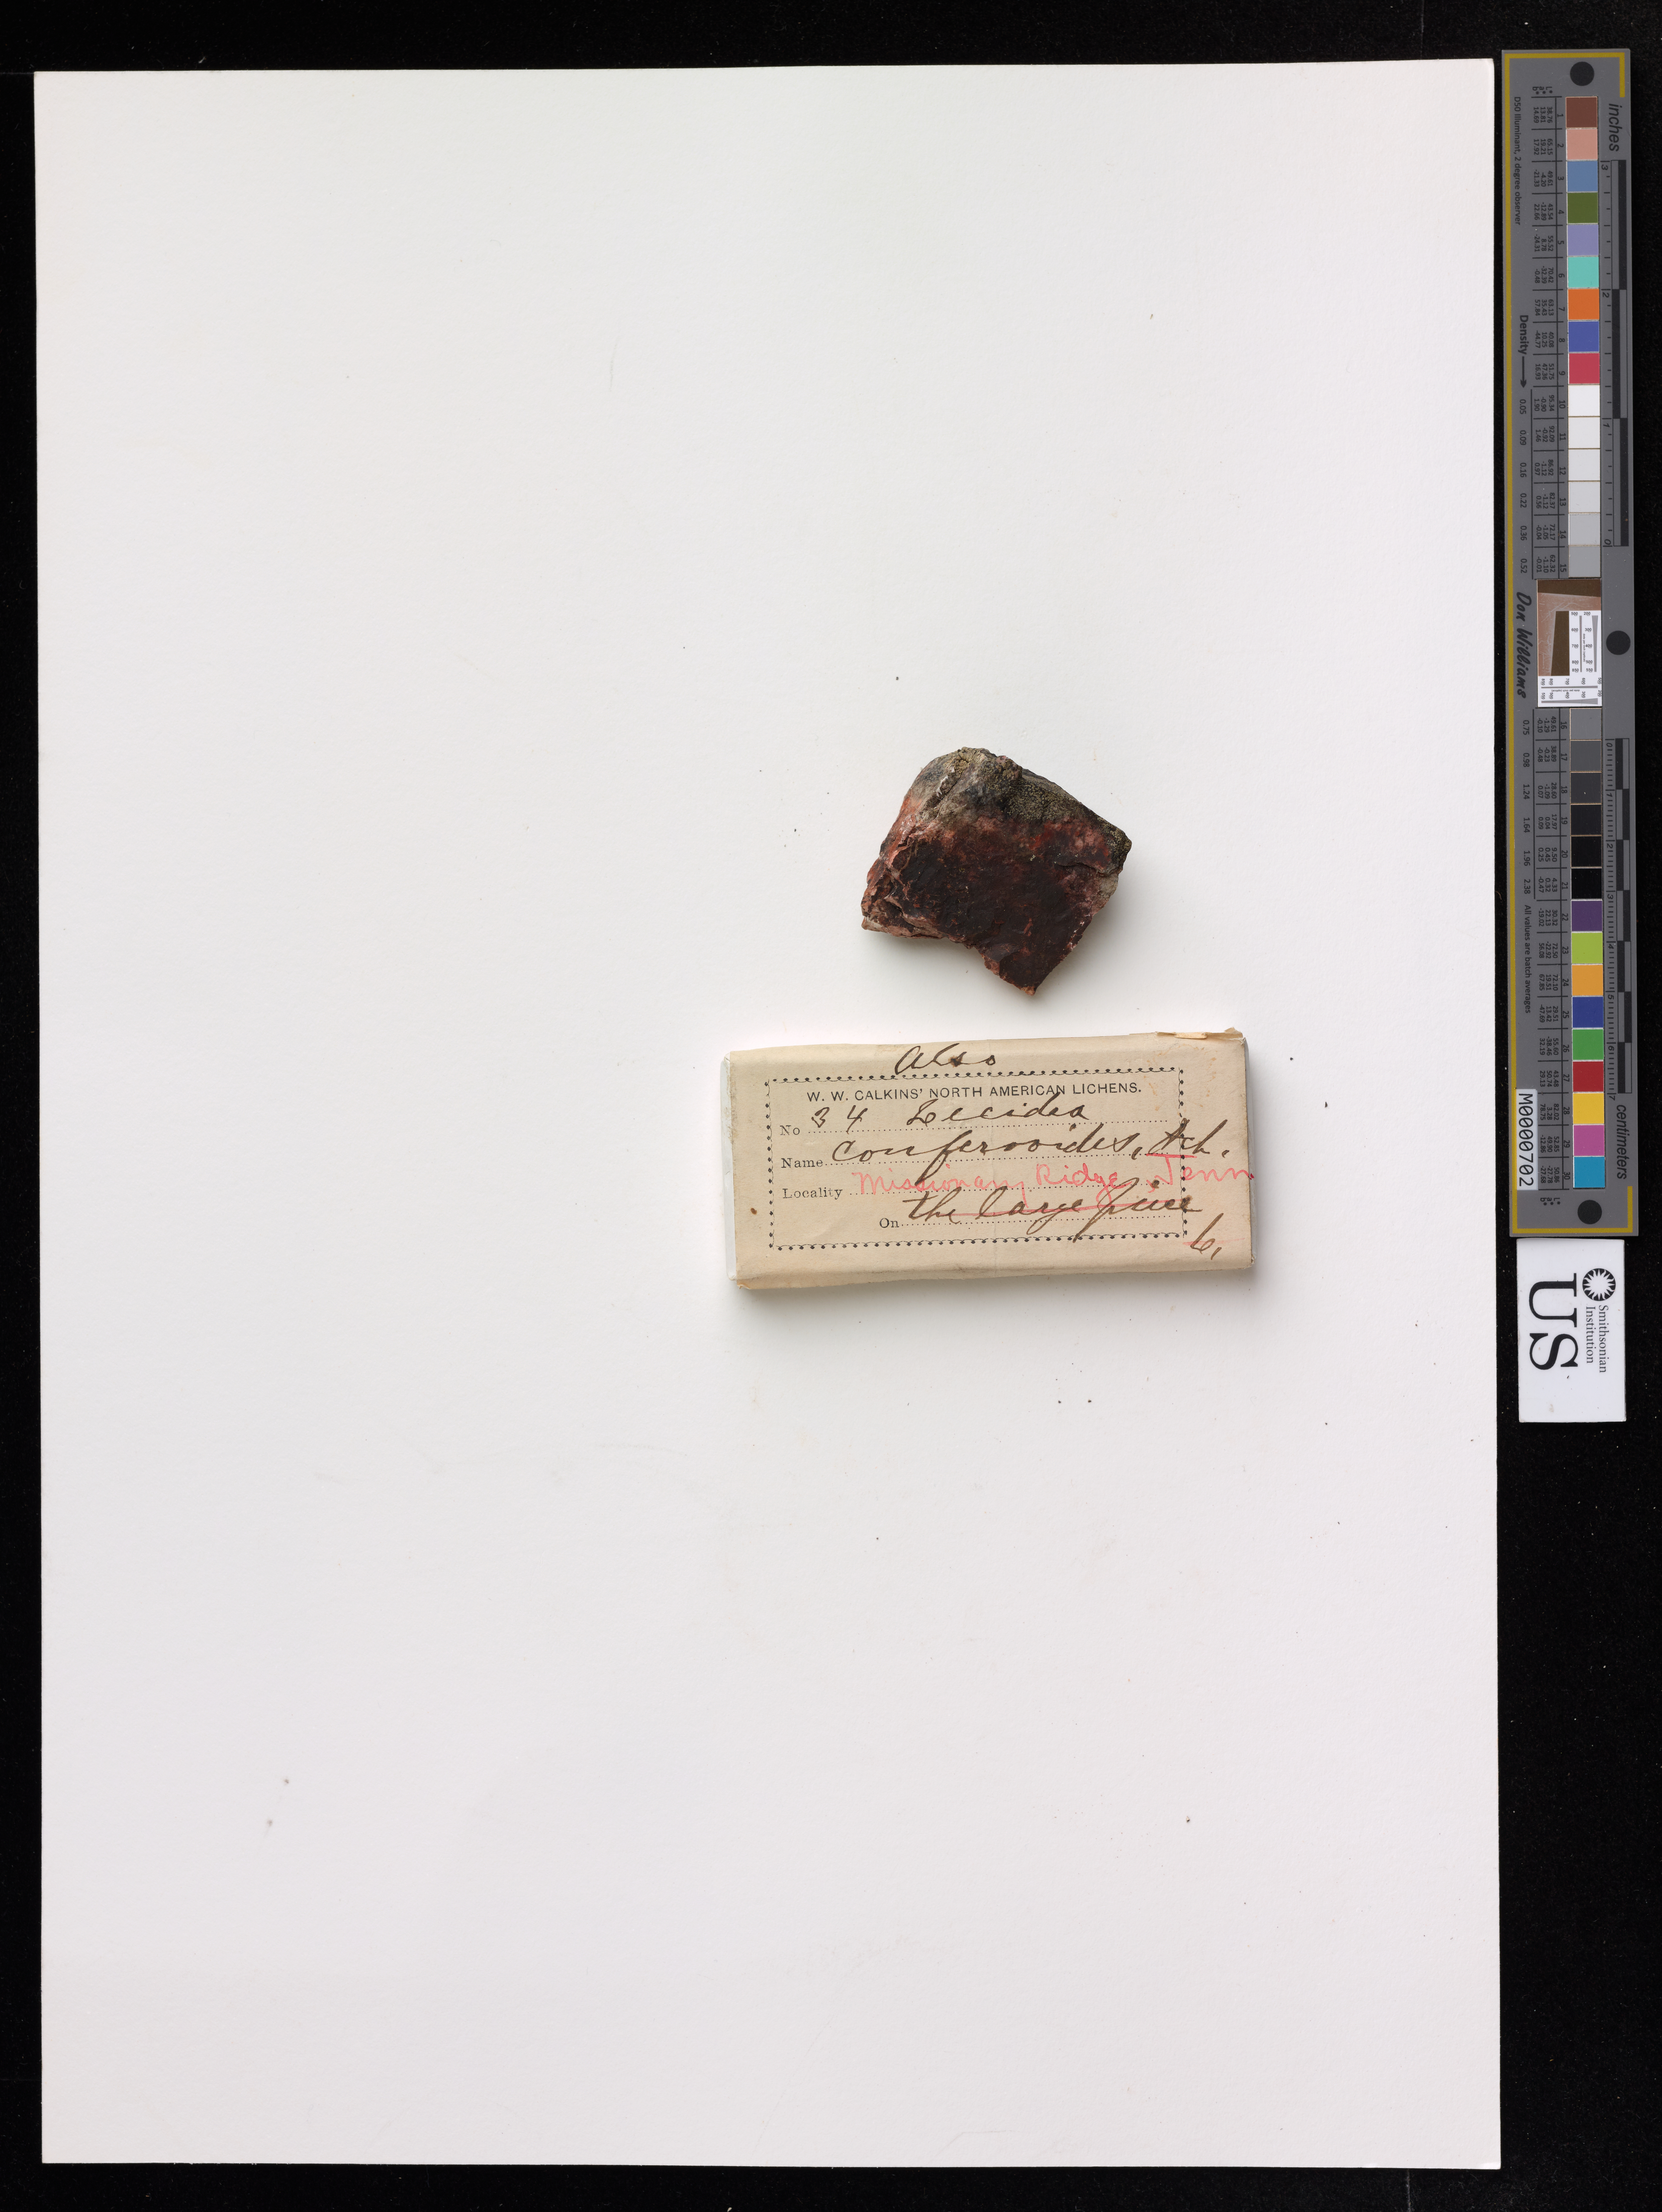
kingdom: Fungi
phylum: Ascomycota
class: Lecanoromycetes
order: Lecideales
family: Lecideaceae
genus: Lecidea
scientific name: Lecidea sp.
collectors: W. Calkins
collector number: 34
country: United States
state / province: Tennessee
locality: Mission Ridge.